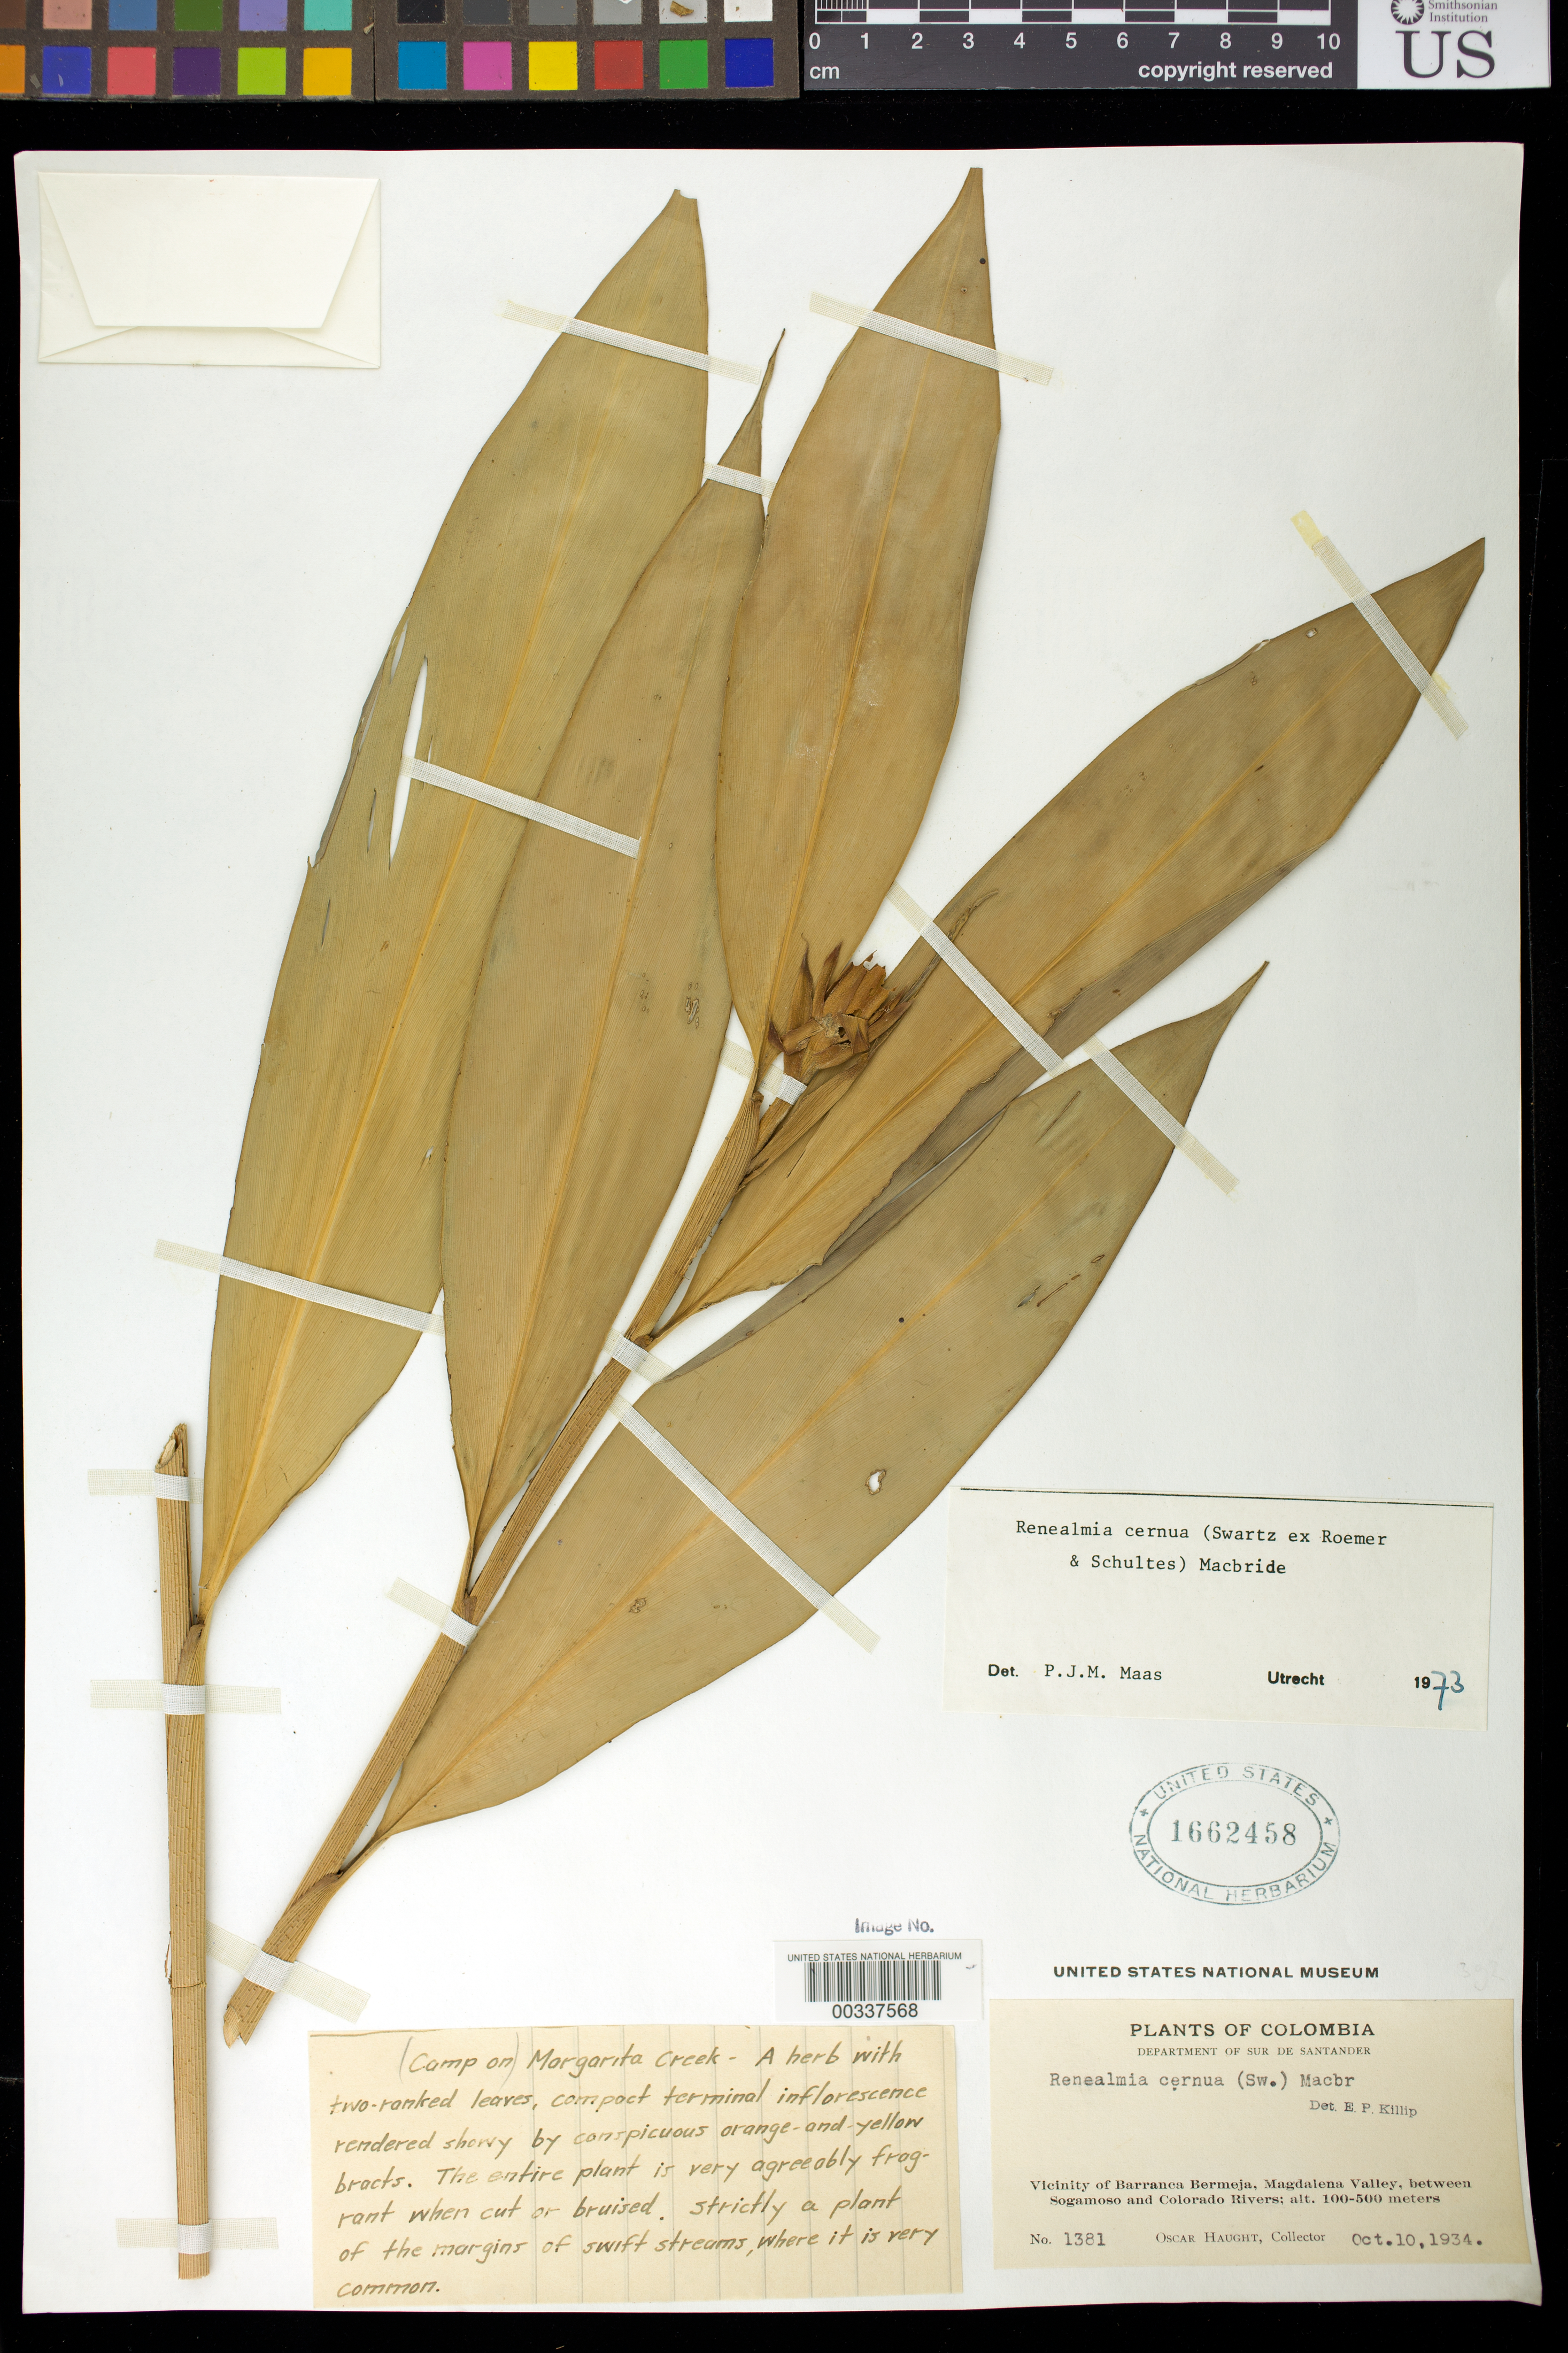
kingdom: Plantae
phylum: Tracheophyta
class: Liliopsida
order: Zingiberales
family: Zingiberaceae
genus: Renealmia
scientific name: Renealmia cernua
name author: (Sw. ex Roem. & Schult.) J.F. Macbr.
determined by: Maas, Paul J. M.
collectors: O. L. Haught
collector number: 1381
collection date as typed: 10 Oct 1934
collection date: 1934-10-10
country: Colombia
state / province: Santander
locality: Sur de Santander dept, vicinity of Barrancabermeja, Magdalena Valley, between sogamosa and Colorado Rivers, camp on Margarita c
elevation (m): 100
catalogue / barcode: US 1662458